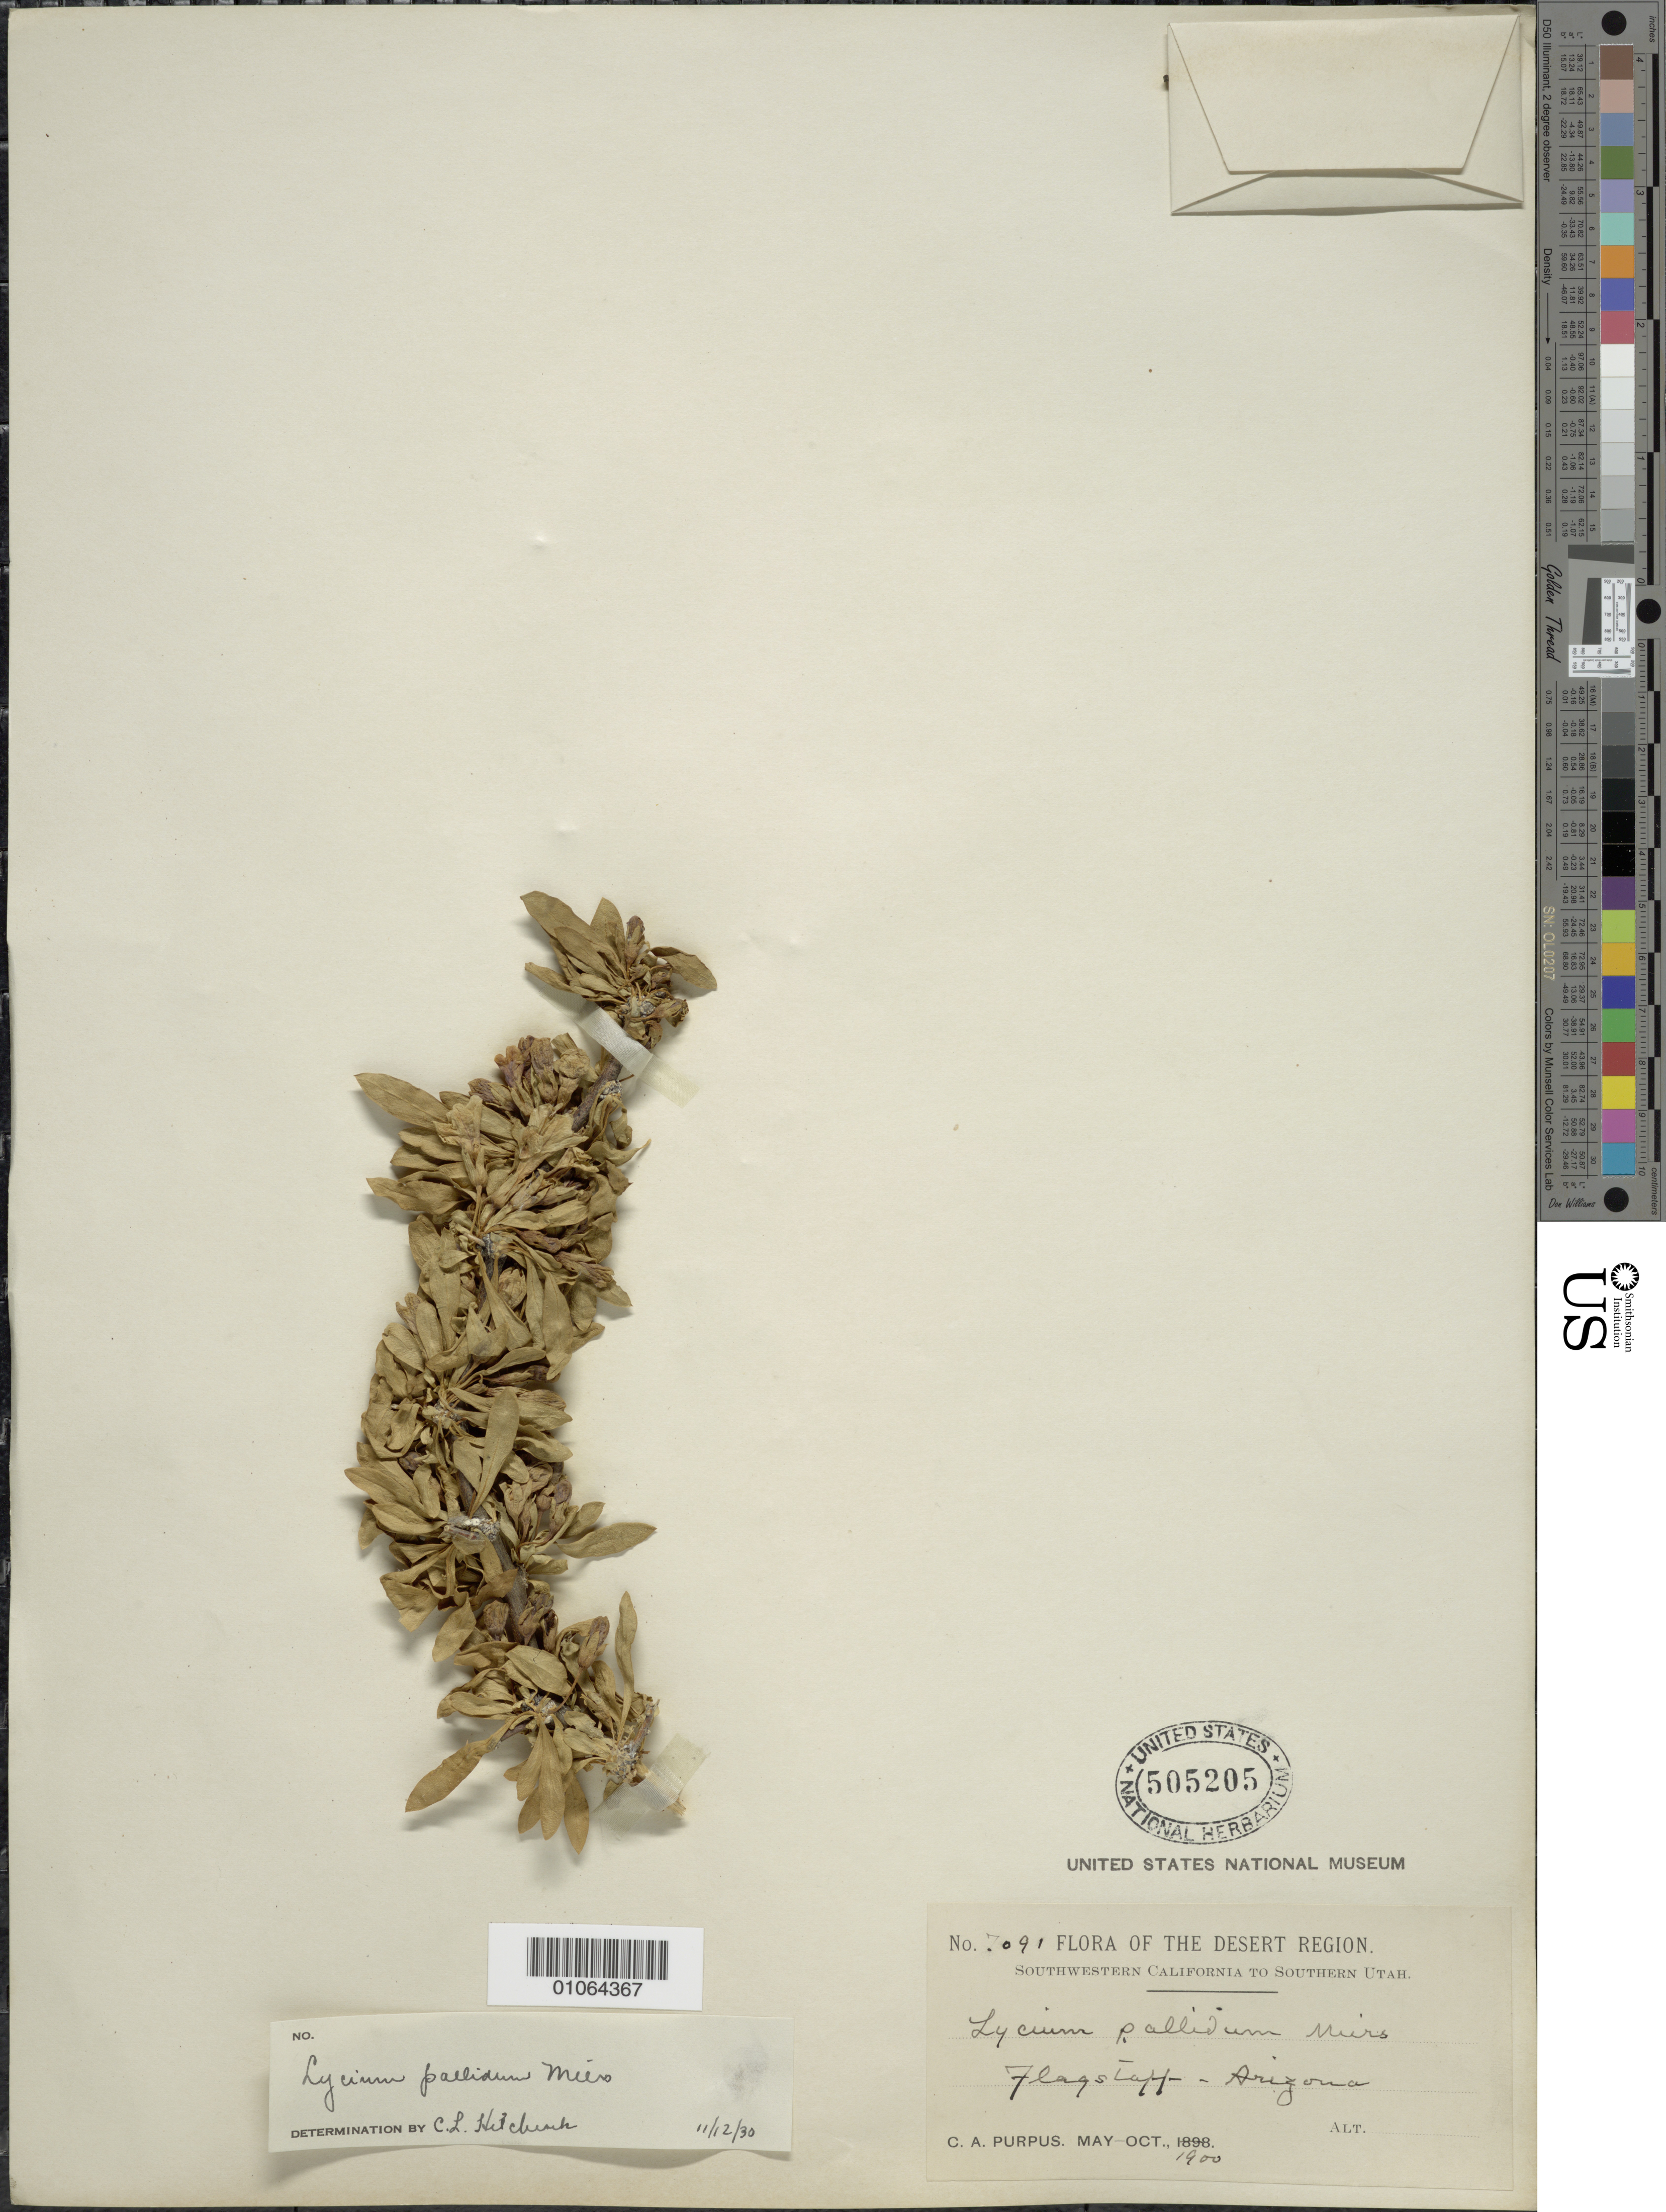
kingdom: Plantae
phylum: Tracheophyta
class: Magnoliopsida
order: Solanales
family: Solanaceae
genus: Lycium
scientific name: Lycium pallidum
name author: Miers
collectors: C. A. Purpus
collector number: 7091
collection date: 1900-05/1900-10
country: United States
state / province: Arizona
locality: The Desert Region, Flagstaff.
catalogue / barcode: US 505205